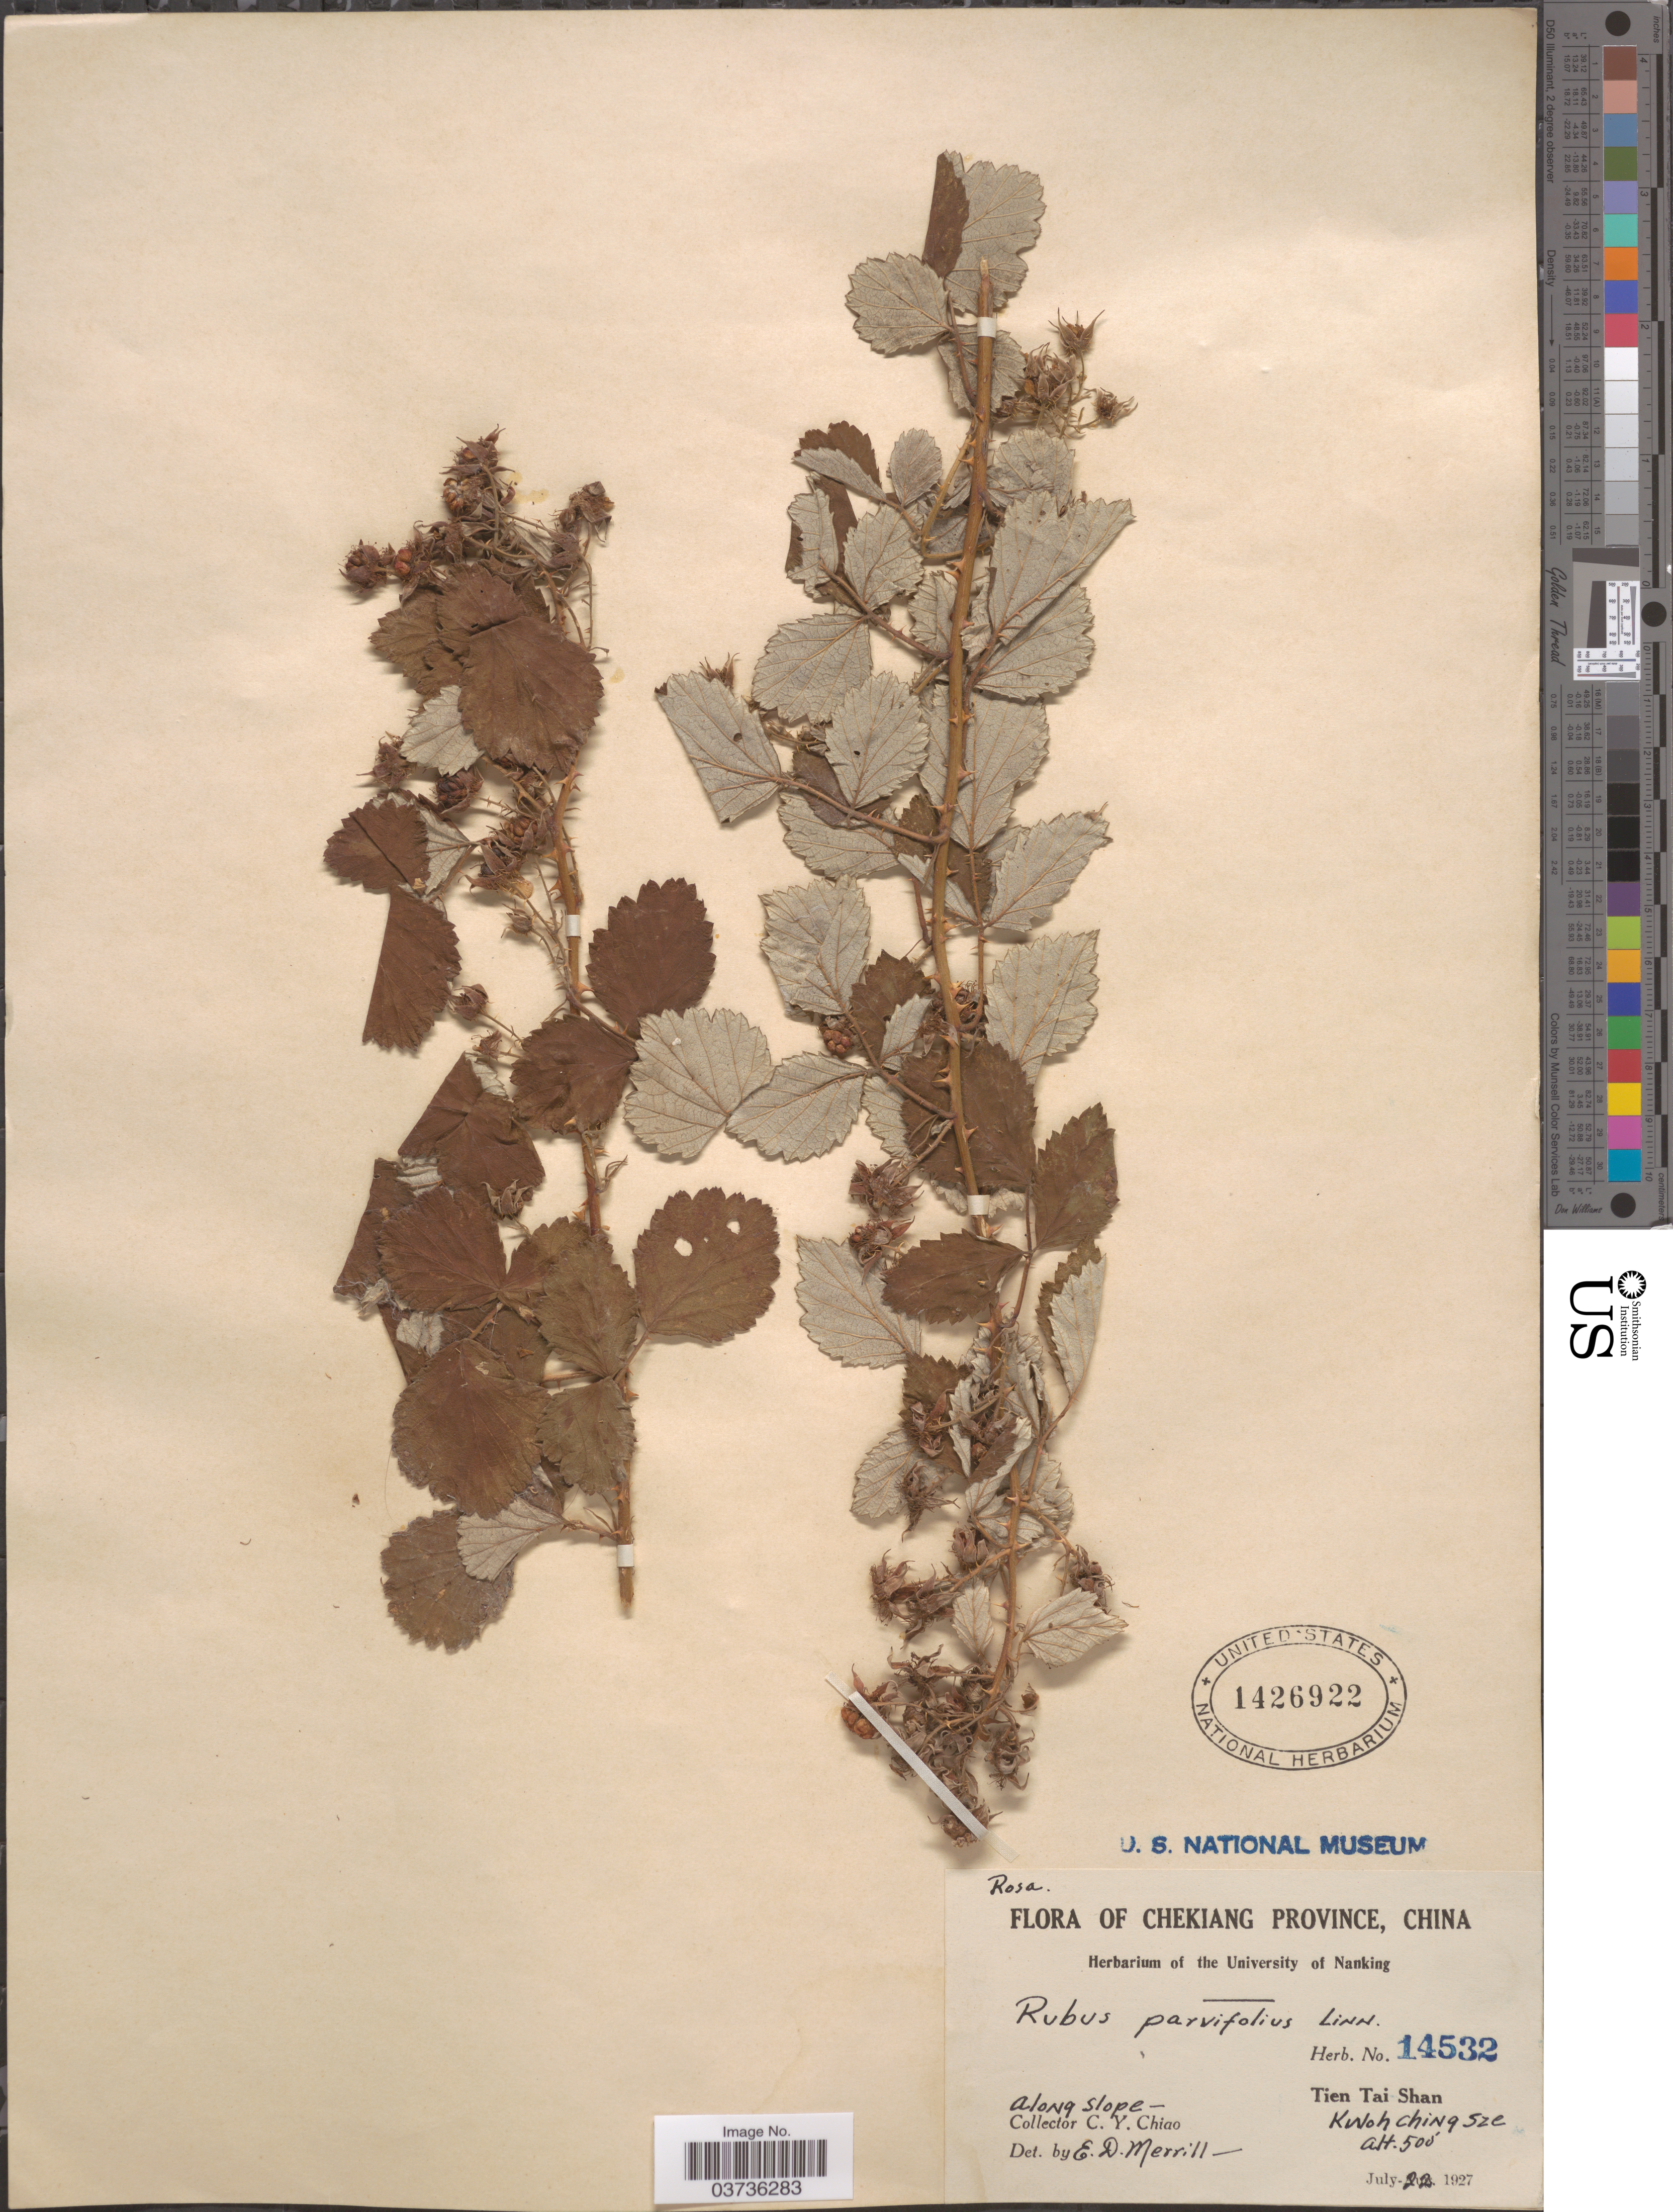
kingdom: Plantae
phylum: Tracheophyta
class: Magnoliopsida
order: Rosales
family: Rosaceae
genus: Rubus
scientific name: Rubus parvifolius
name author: L.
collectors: C. Y. Chiao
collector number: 14532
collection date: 1927-07-22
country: China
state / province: Zhejiang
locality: Chekiang Province. Tien Tai Shan, Kwoh Ching Sze.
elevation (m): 152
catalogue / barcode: US 1426922